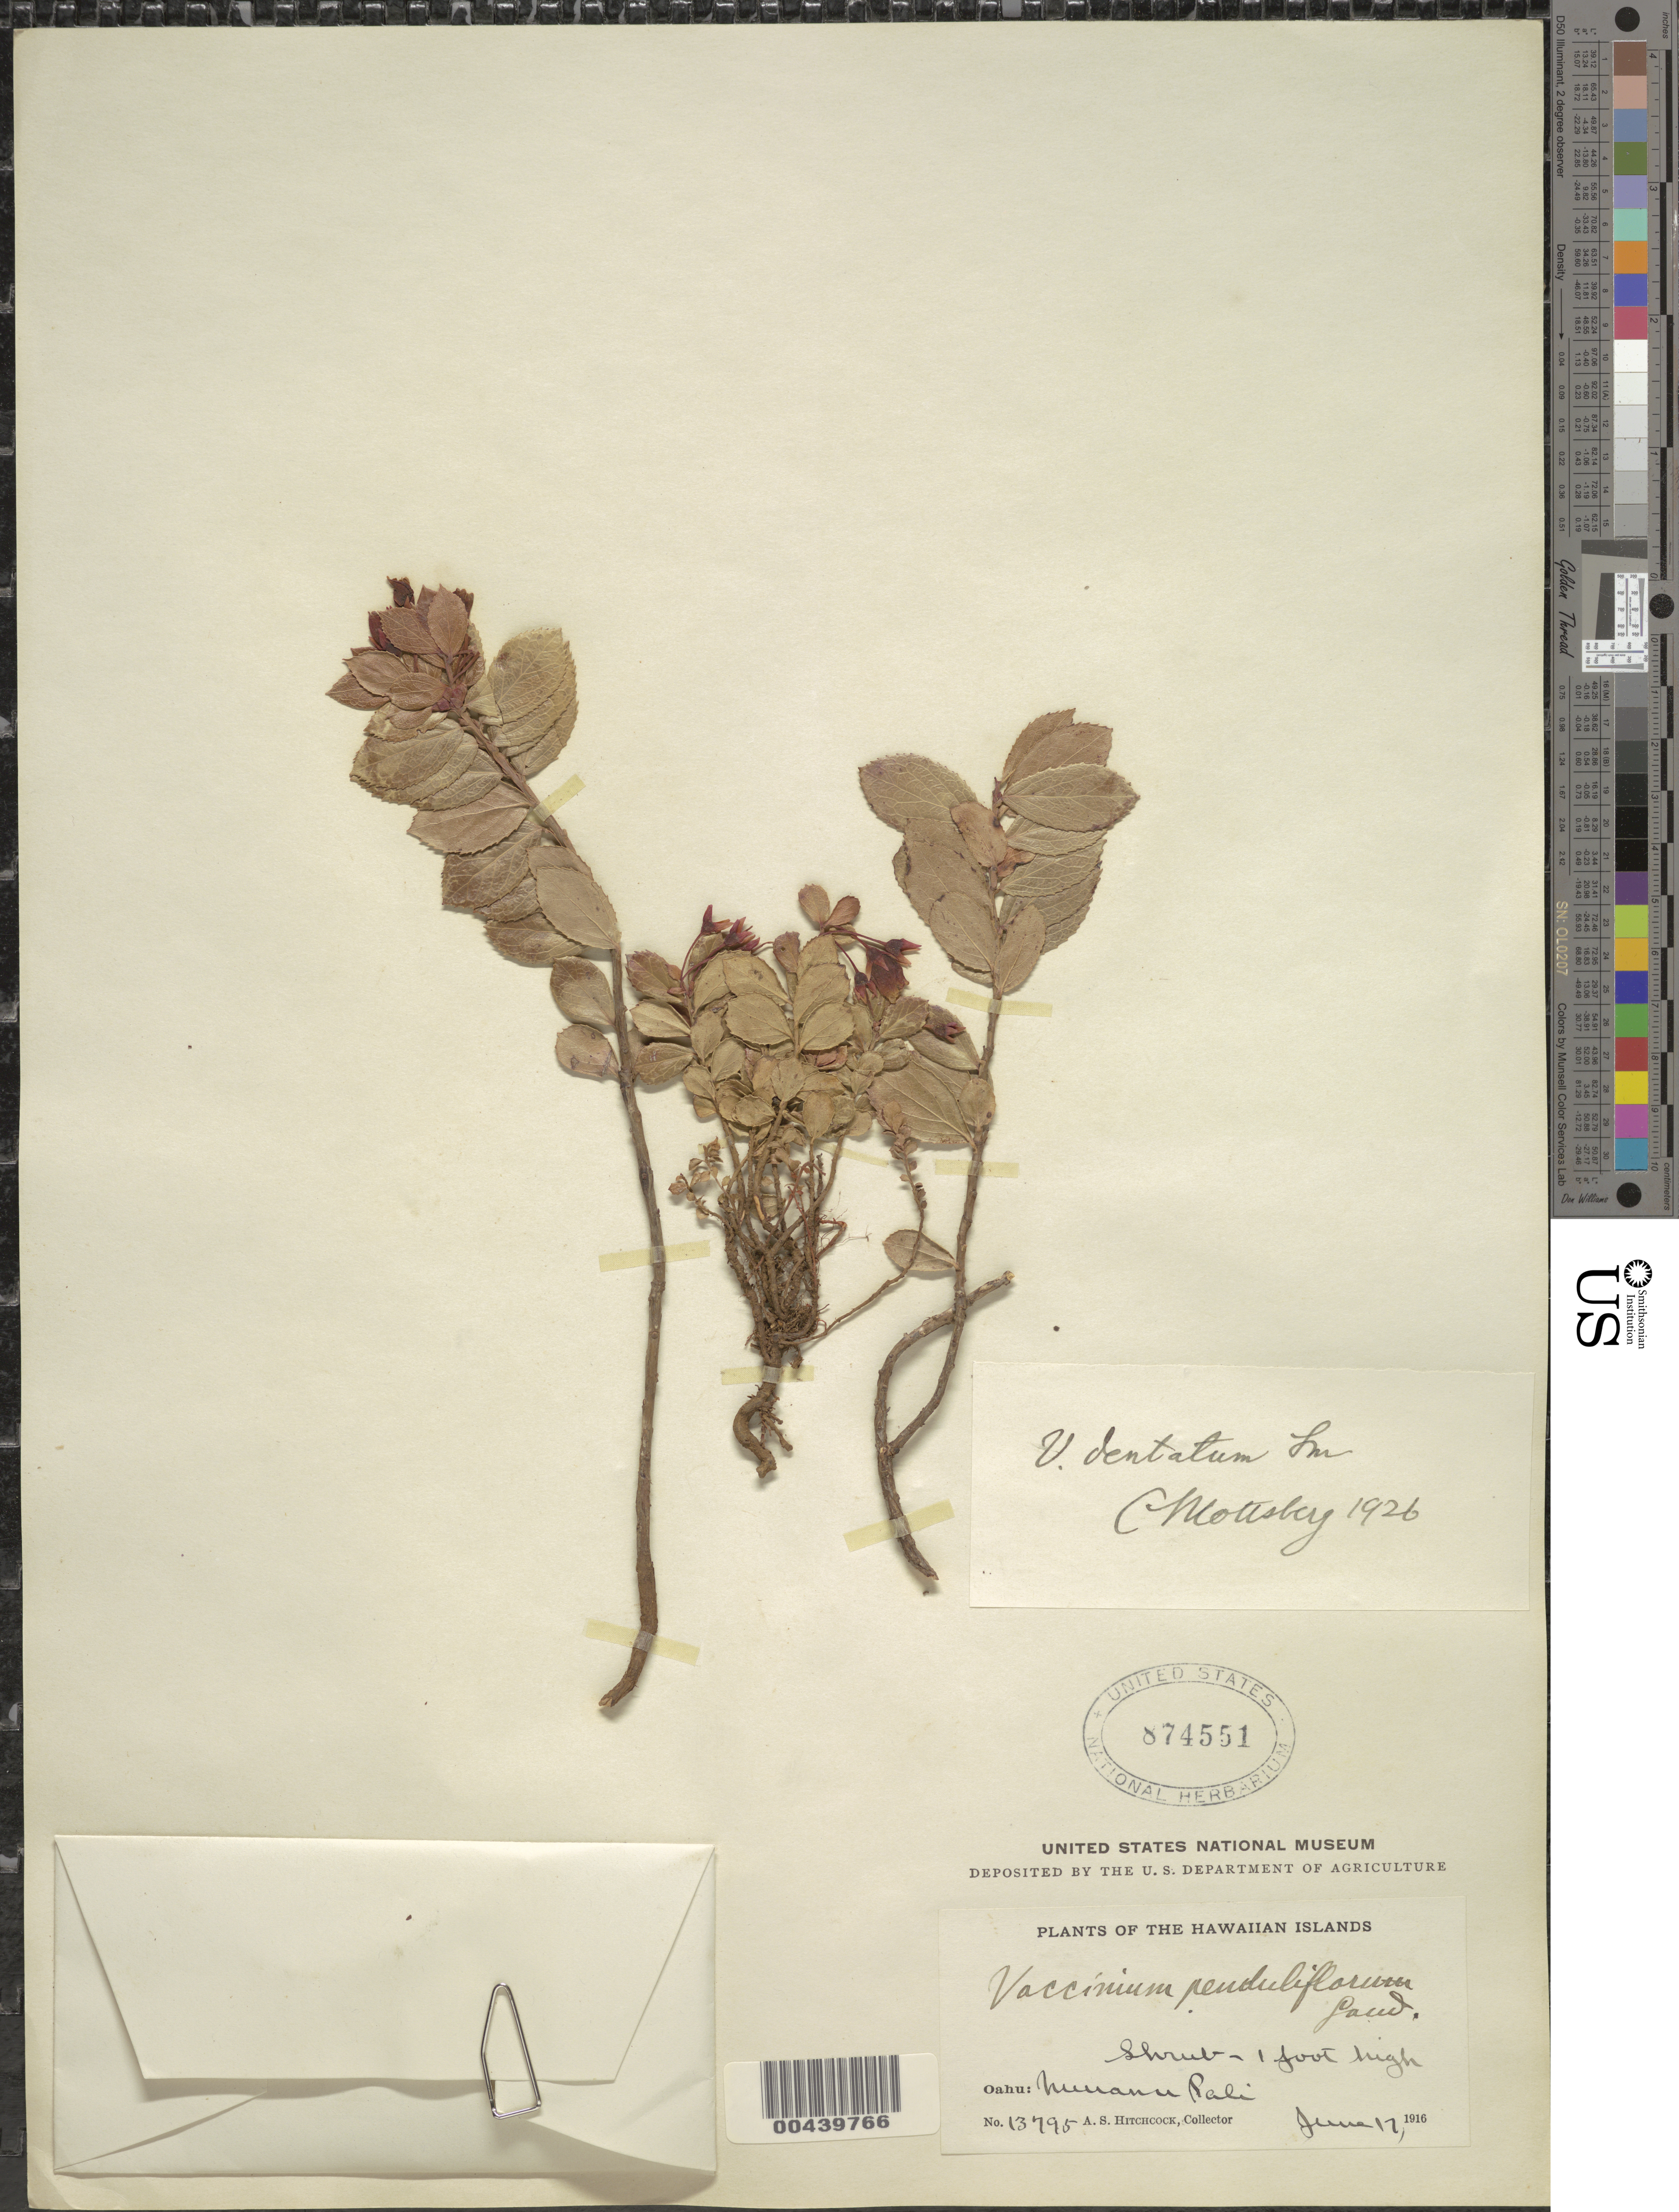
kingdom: Plantae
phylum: Tracheophyta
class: Magnoliopsida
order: Ericales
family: Ericaceae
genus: Vaccinium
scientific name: Vaccinium dentatum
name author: Sm.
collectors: A. S. Hitchcock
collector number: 13795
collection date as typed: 17 Jun 1916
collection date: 1916-06-17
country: United States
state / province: Hawaii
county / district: Honolulu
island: Oahu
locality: Nuuanu Pali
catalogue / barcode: US 874551